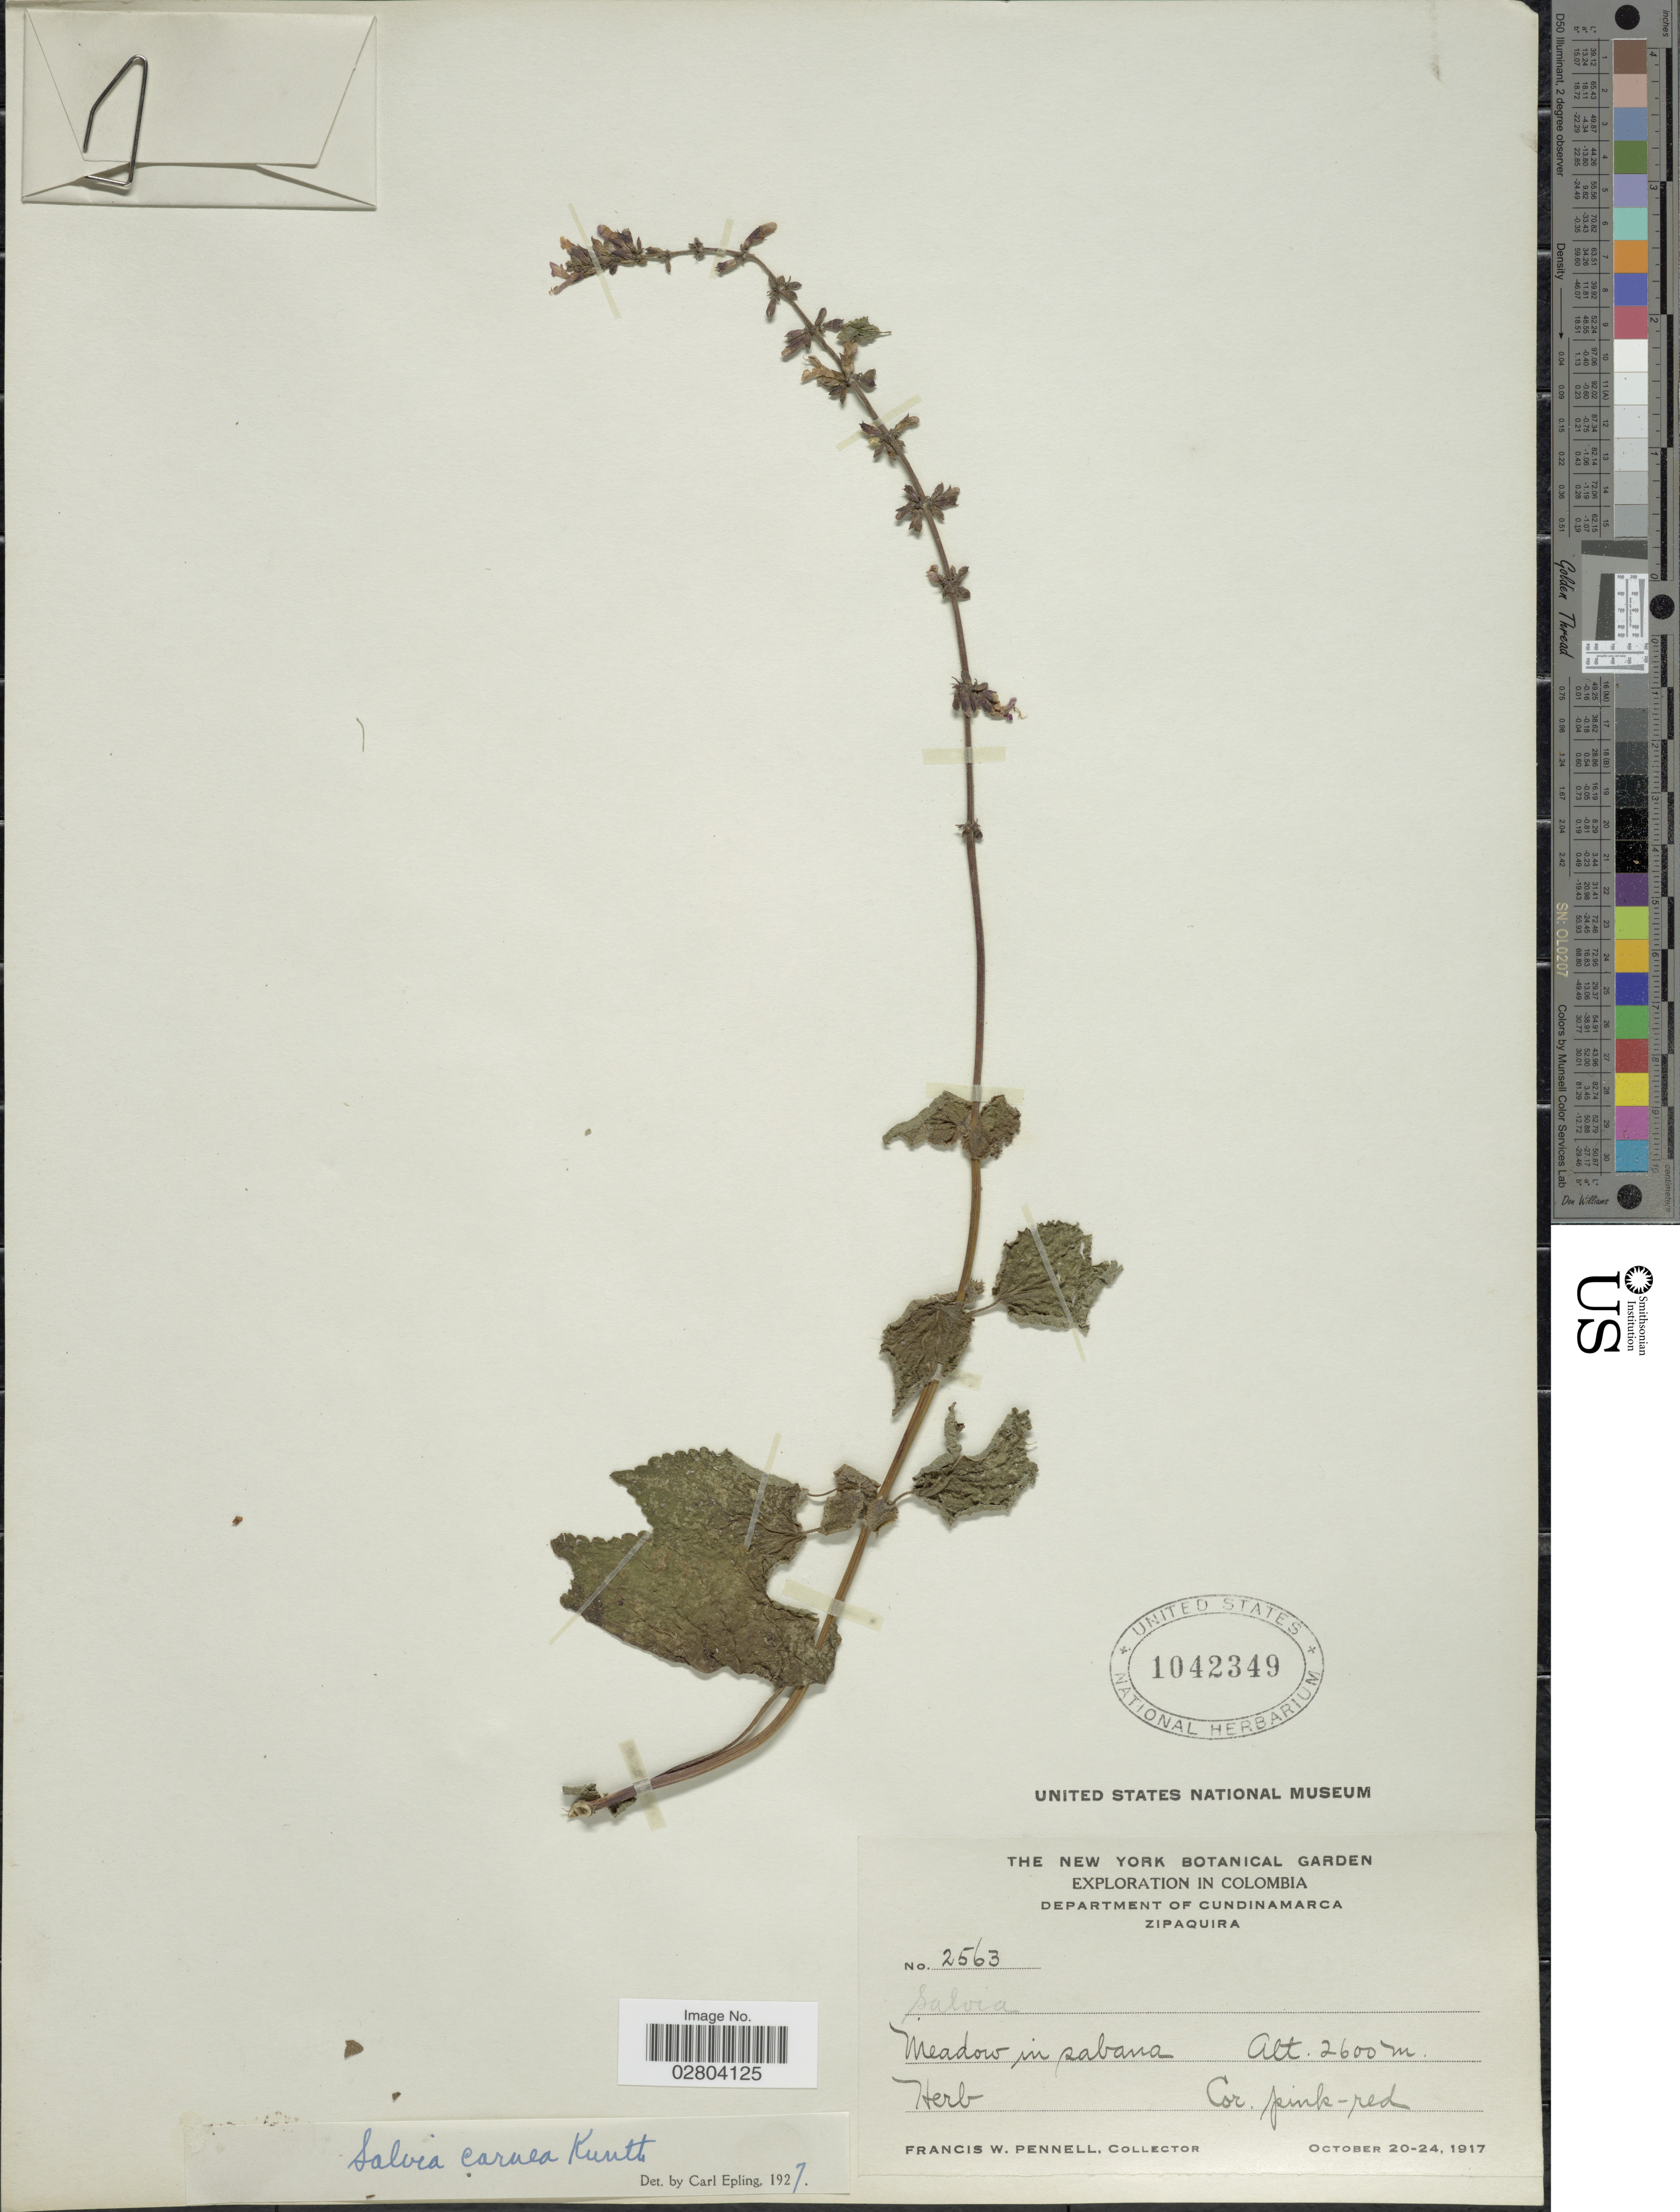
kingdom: Plantae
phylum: Tracheophyta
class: Magnoliopsida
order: Lamiales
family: Lamiaceae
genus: Salvia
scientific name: Salvia carnea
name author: Kunth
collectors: F. W. Pennell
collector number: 2563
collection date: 1917-10-20/1917-10-24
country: Colombia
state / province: Cundinamarca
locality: Department of Cundinamarca. Zipaquira. Meadow in sabana.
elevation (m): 2600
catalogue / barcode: US 1042349